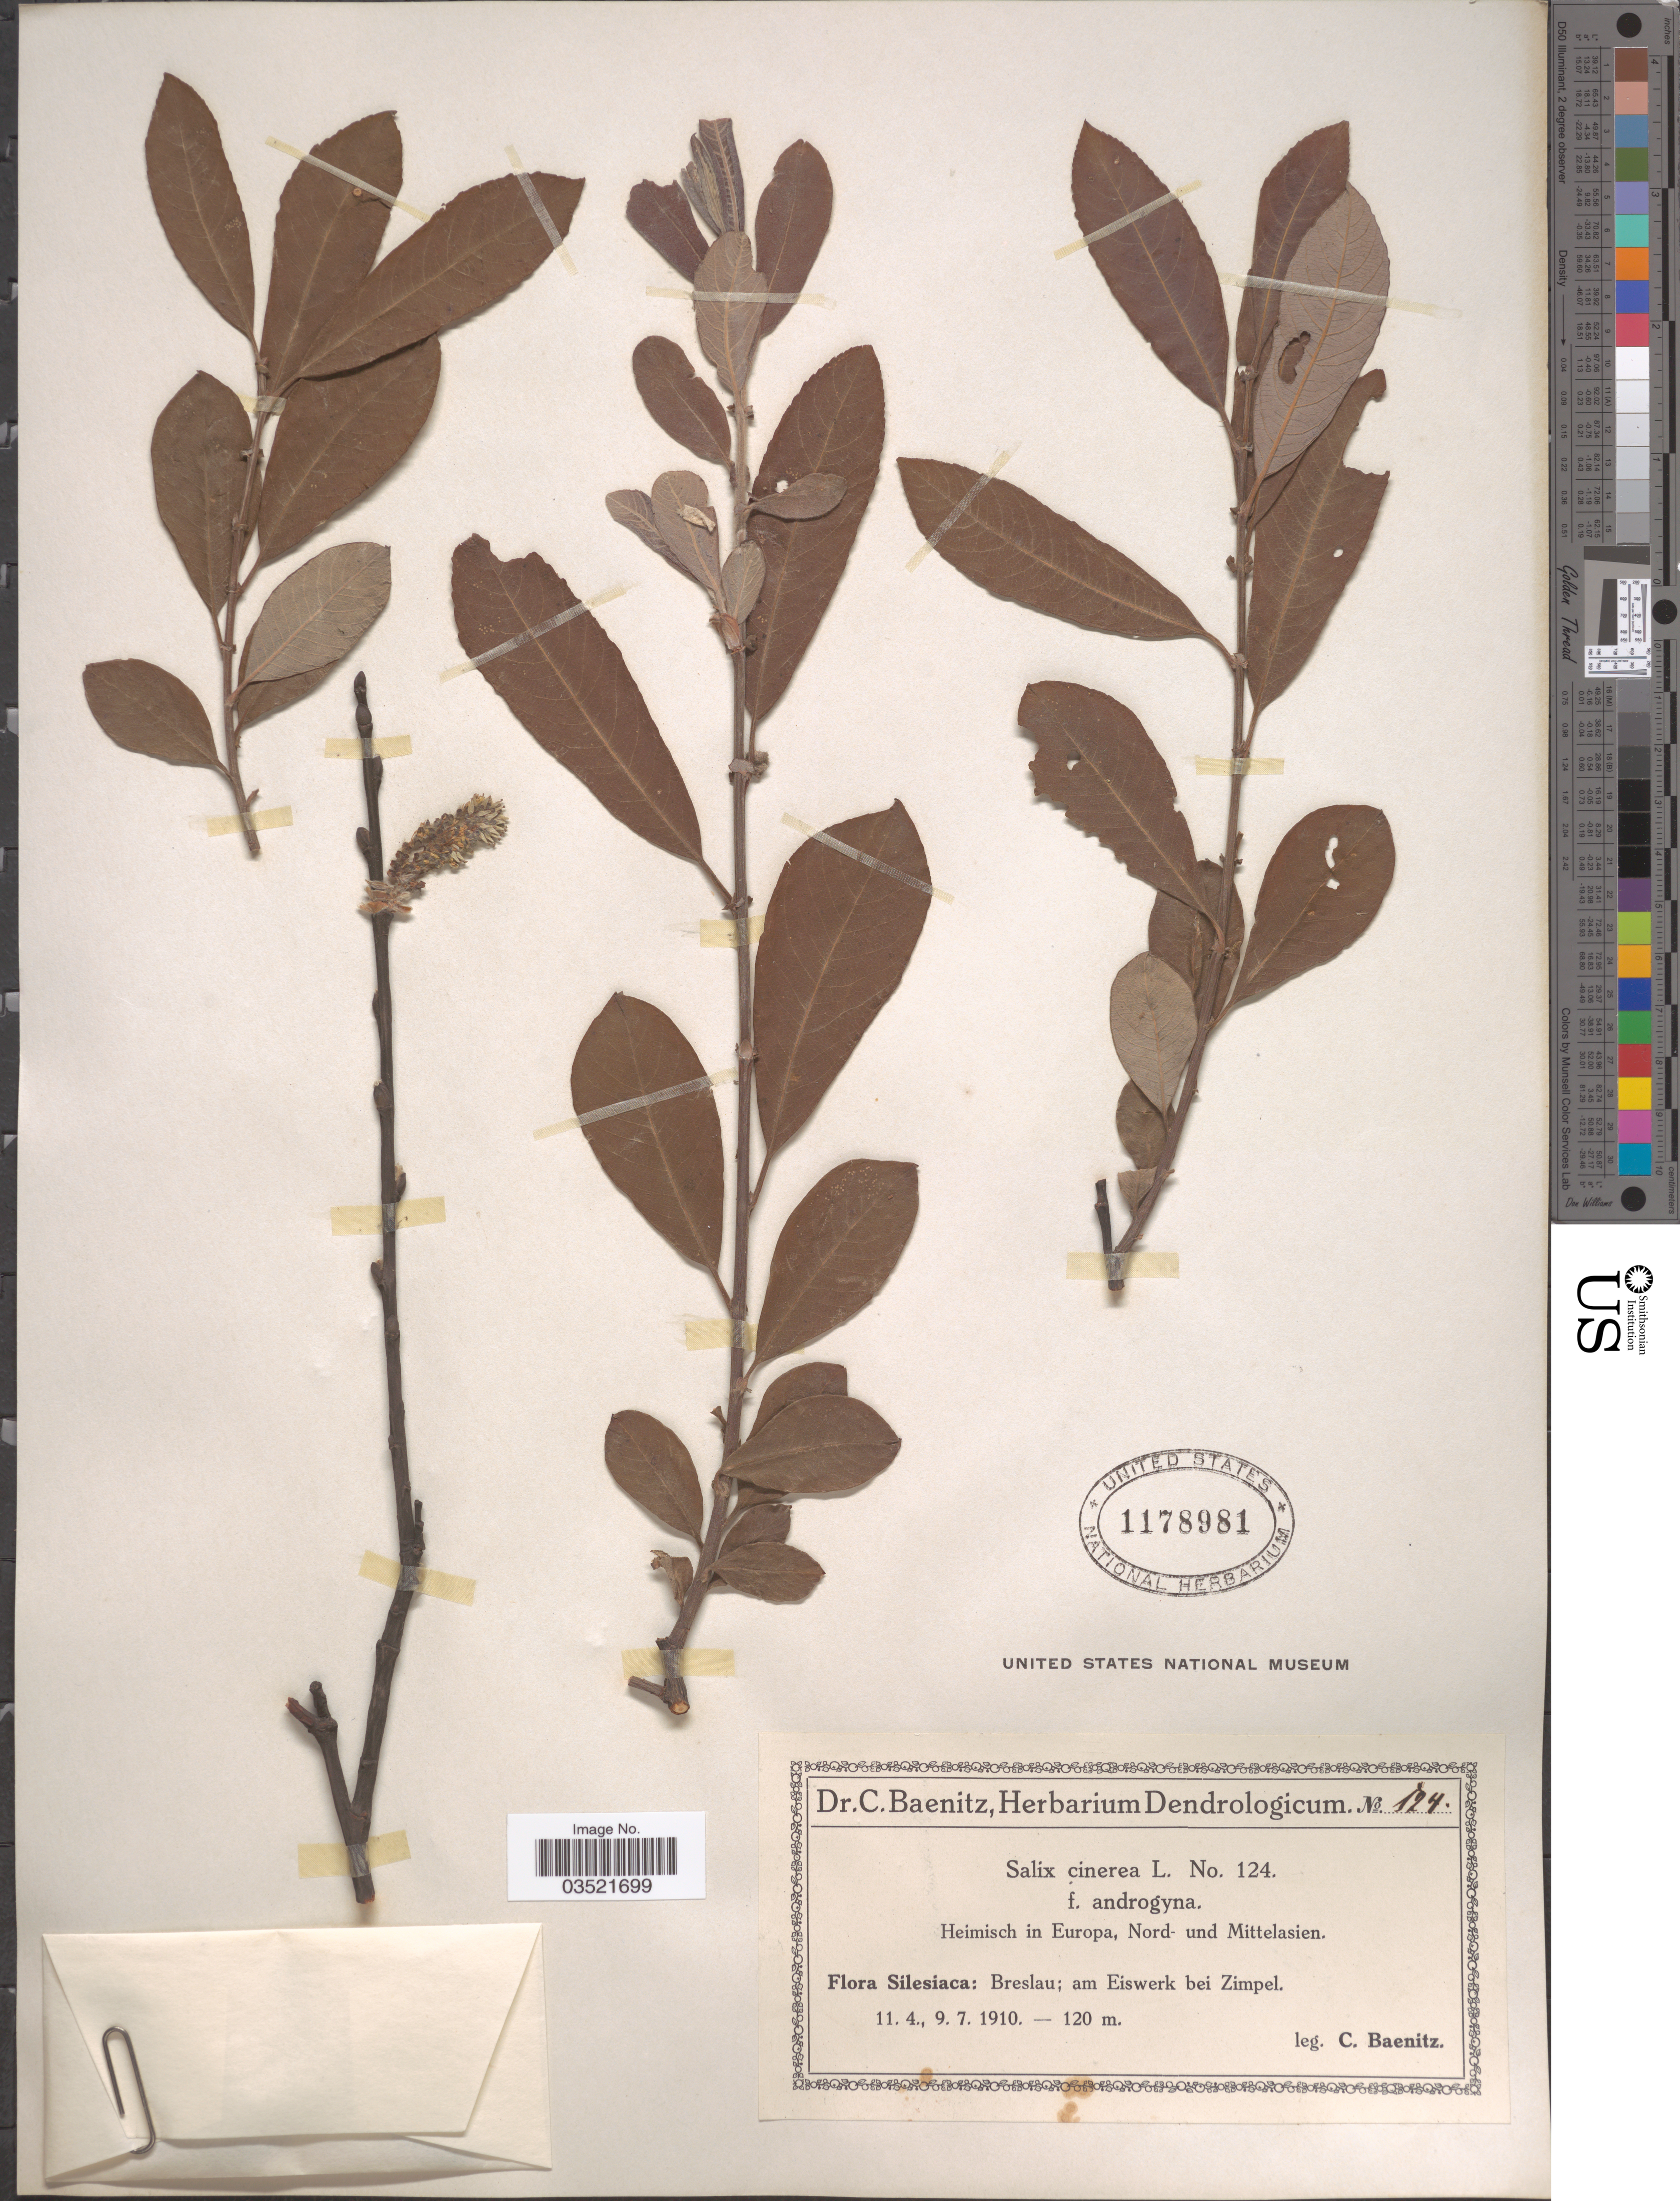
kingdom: Plantae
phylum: Tracheophyta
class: Magnoliopsida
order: Malpighiales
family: Salicaceae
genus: Salix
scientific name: Salix cinerea f. androgyna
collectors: C. G. Baenitz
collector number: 124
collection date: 1910-04-11/1910-07-09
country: Poland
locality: Silesiaca: Breslau; am Eiswerk bei Zimpel.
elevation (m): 120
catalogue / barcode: US 1178981